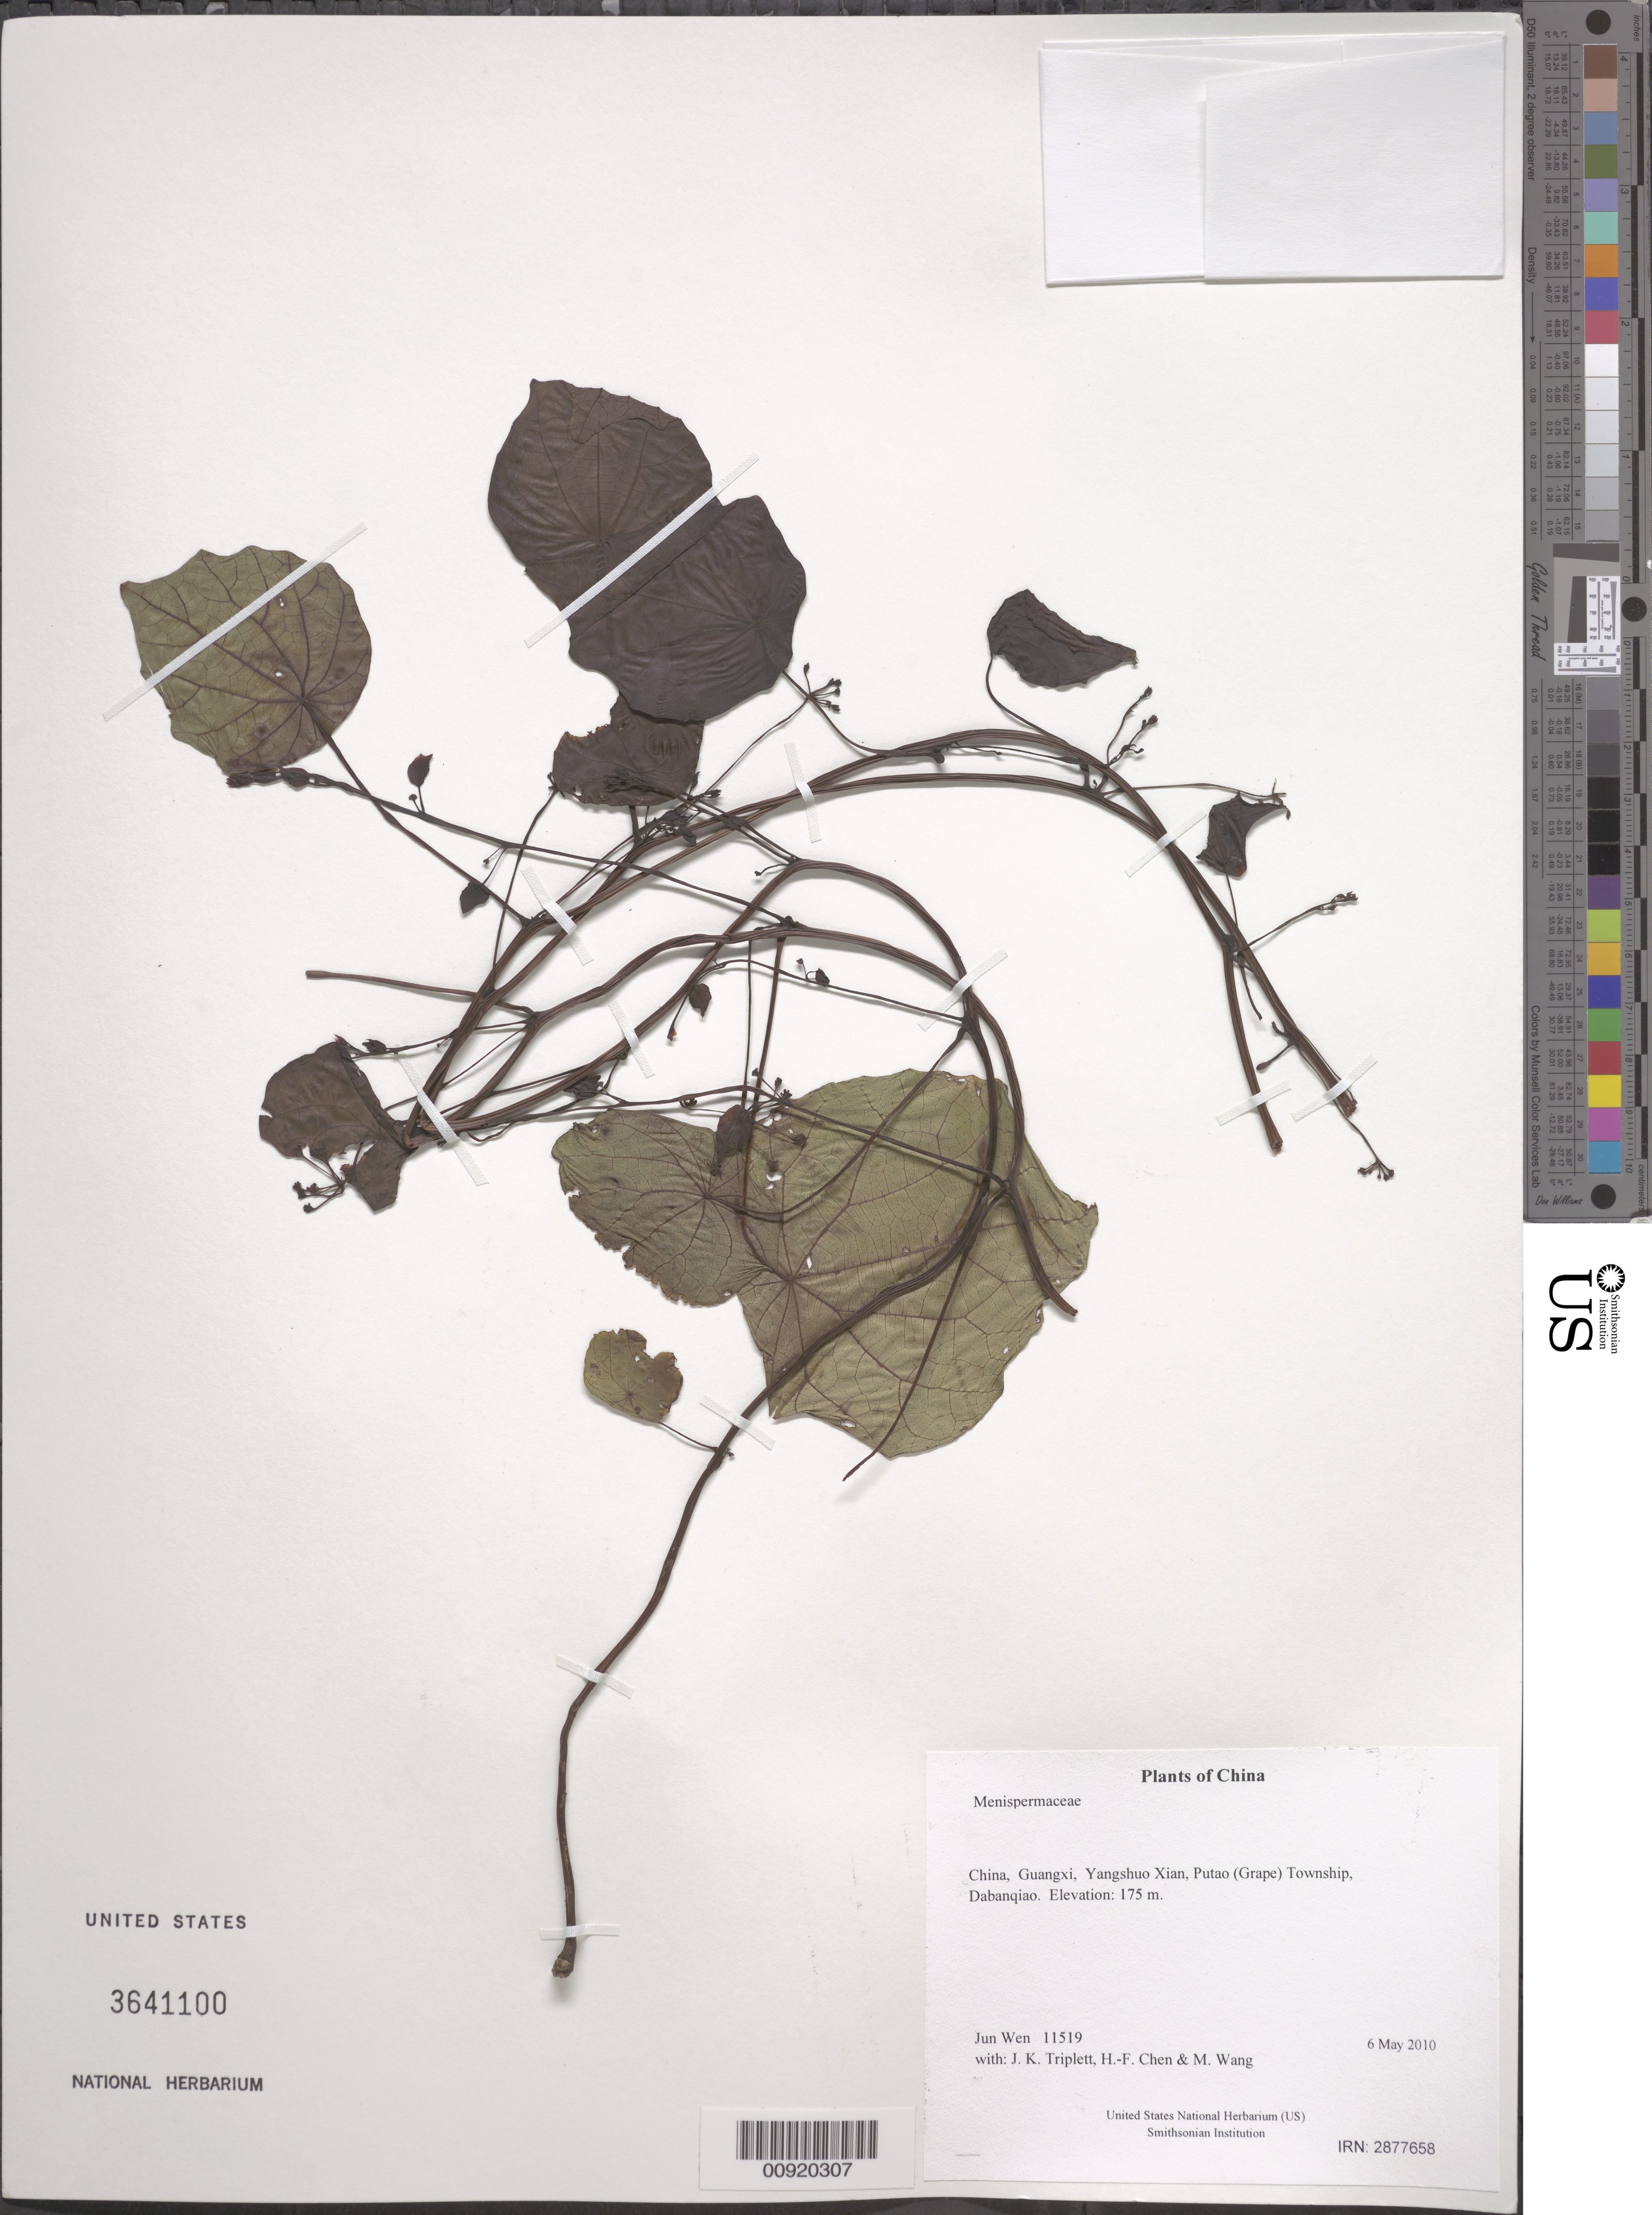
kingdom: Plantae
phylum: Tracheophyta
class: Magnoliopsida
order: Ranunculales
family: Menispermaceae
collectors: J. Wen, J. K. Triplett, H.-F. Chen & M. Wang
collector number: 11519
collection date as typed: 6 May 2010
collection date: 2010-05-06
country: China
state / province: Guangxi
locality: Yangshuo Xian, Putao (Grape) Township, Dabanqiao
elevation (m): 175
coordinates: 24 54.616 N, 110 21.517 E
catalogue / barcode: US 3641100